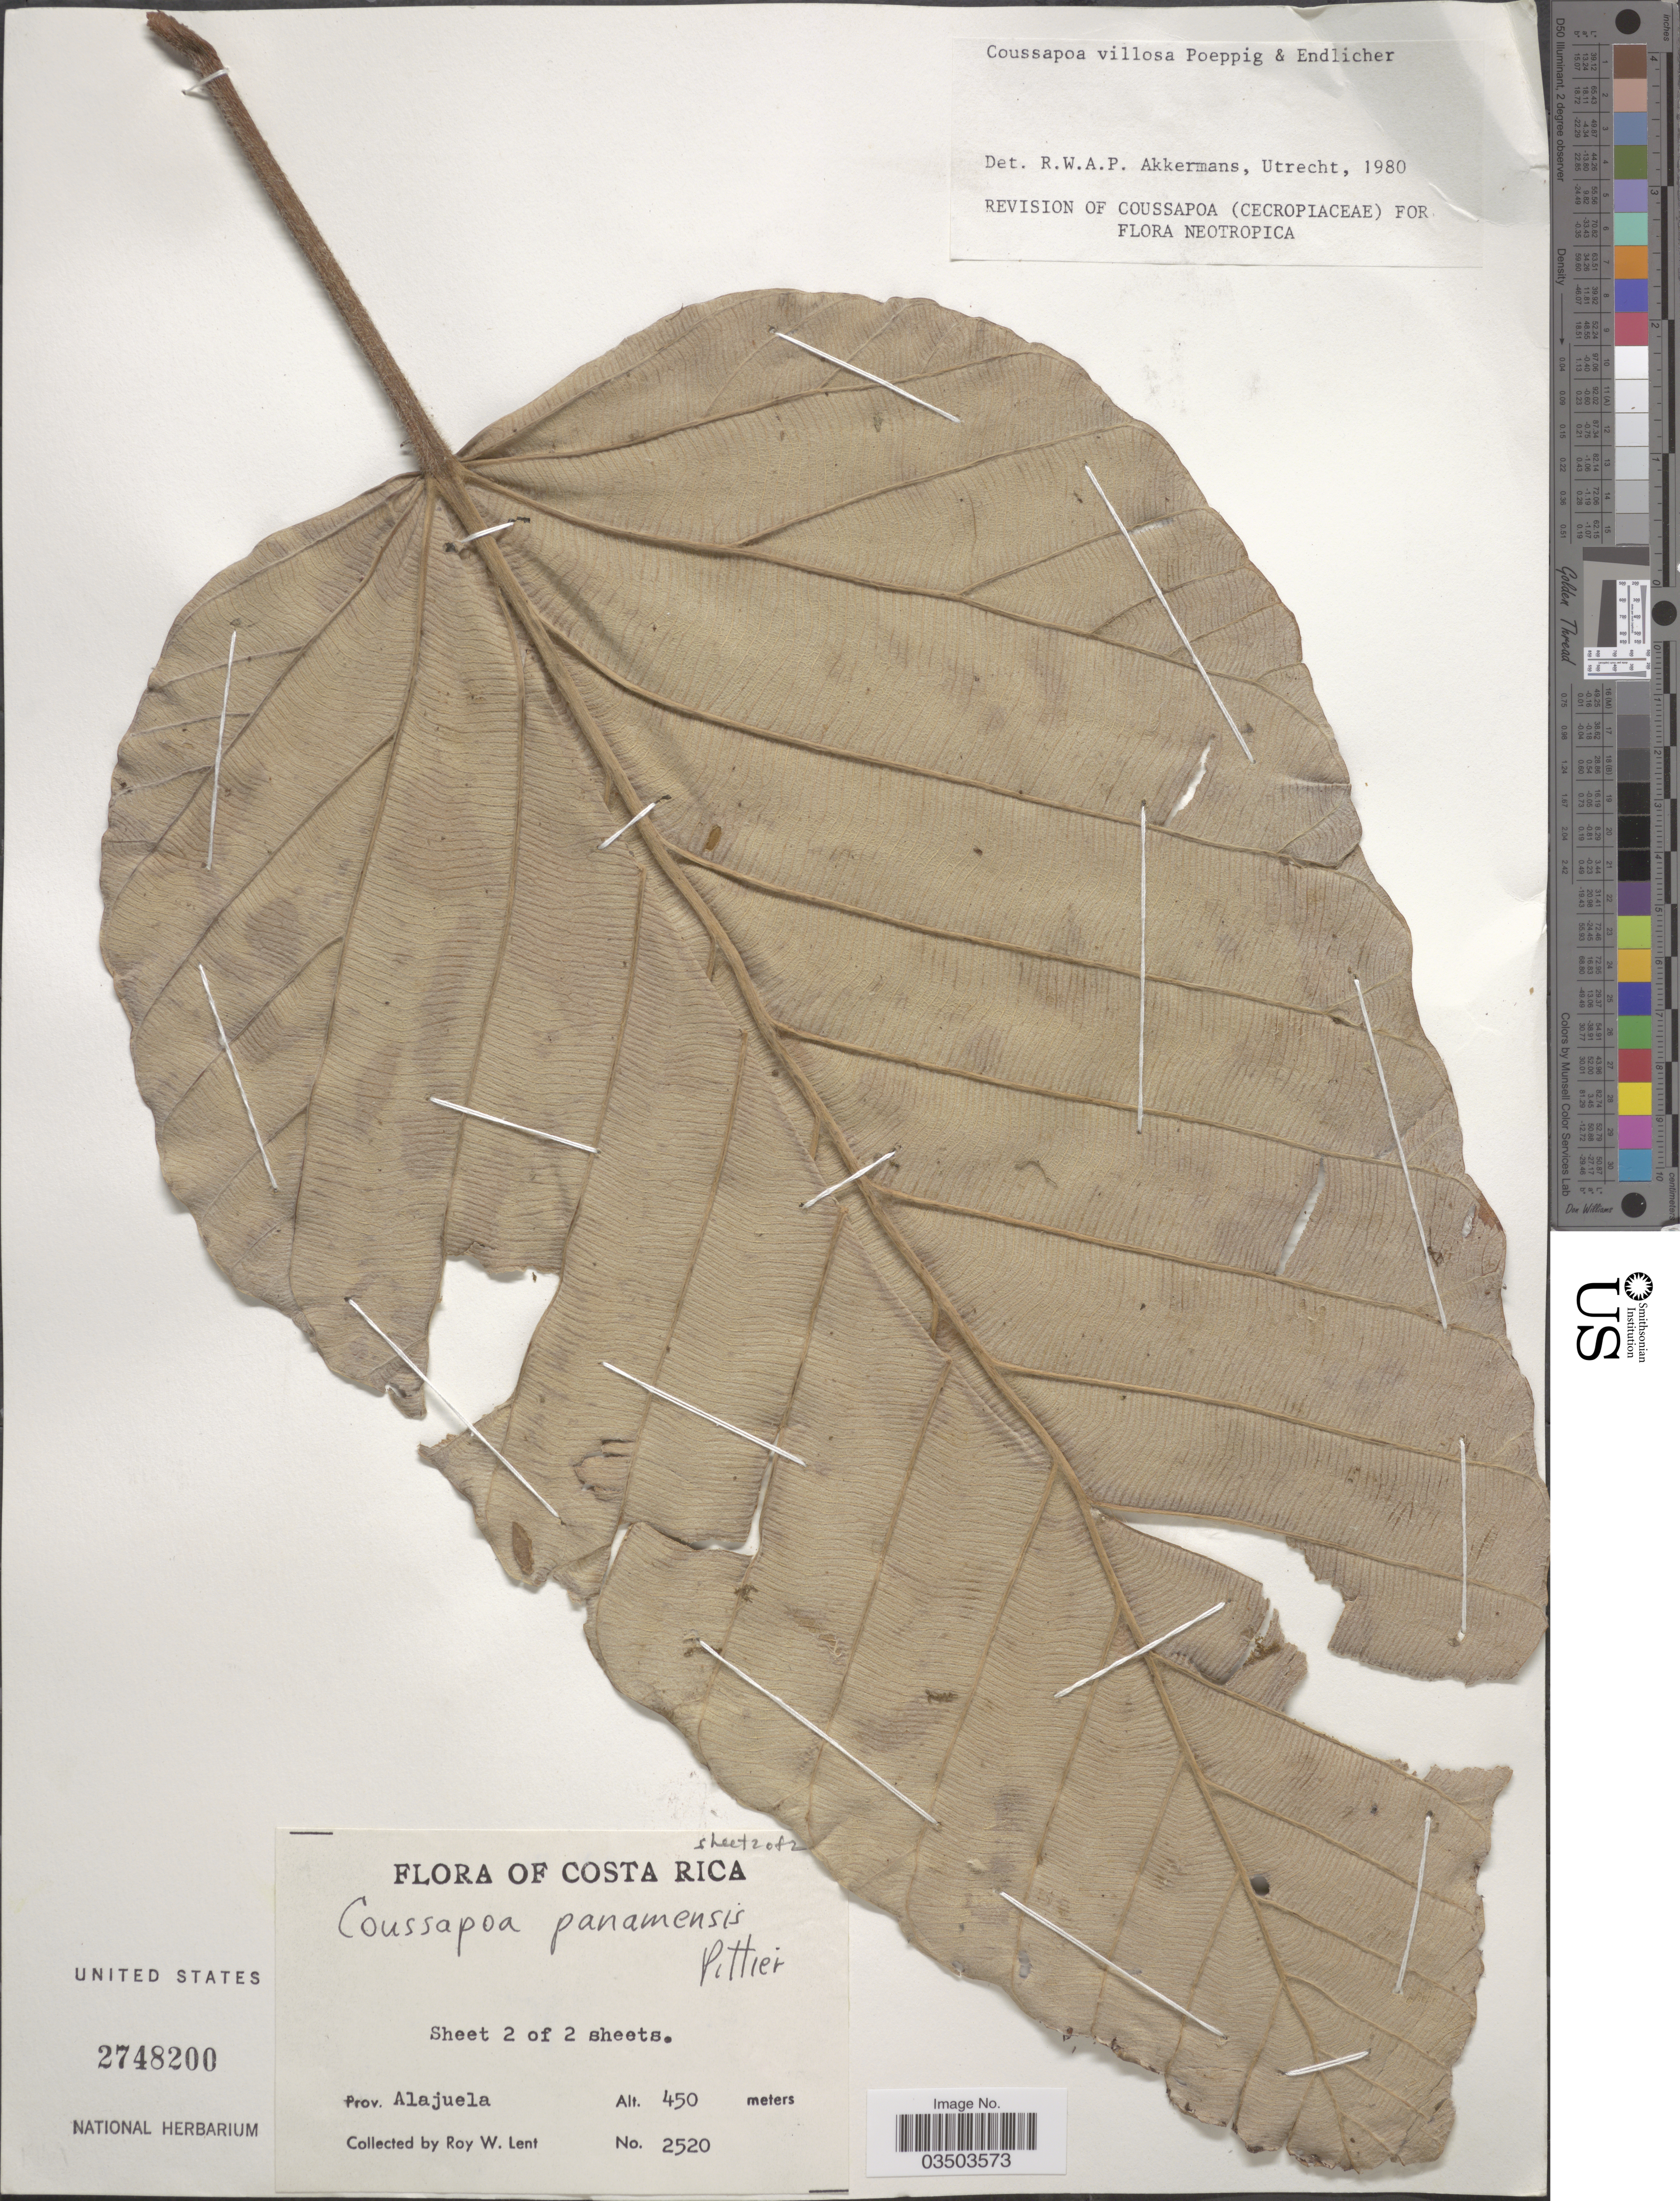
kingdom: Plantae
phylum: Tracheophyta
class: Magnoliopsida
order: Rosales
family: Urticaceae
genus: Coussapoa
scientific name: Coussapoa villosa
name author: Poepp. & Endl.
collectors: R. W. Lent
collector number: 2520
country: Costa Rica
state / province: Alajuela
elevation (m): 450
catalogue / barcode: US 2748200